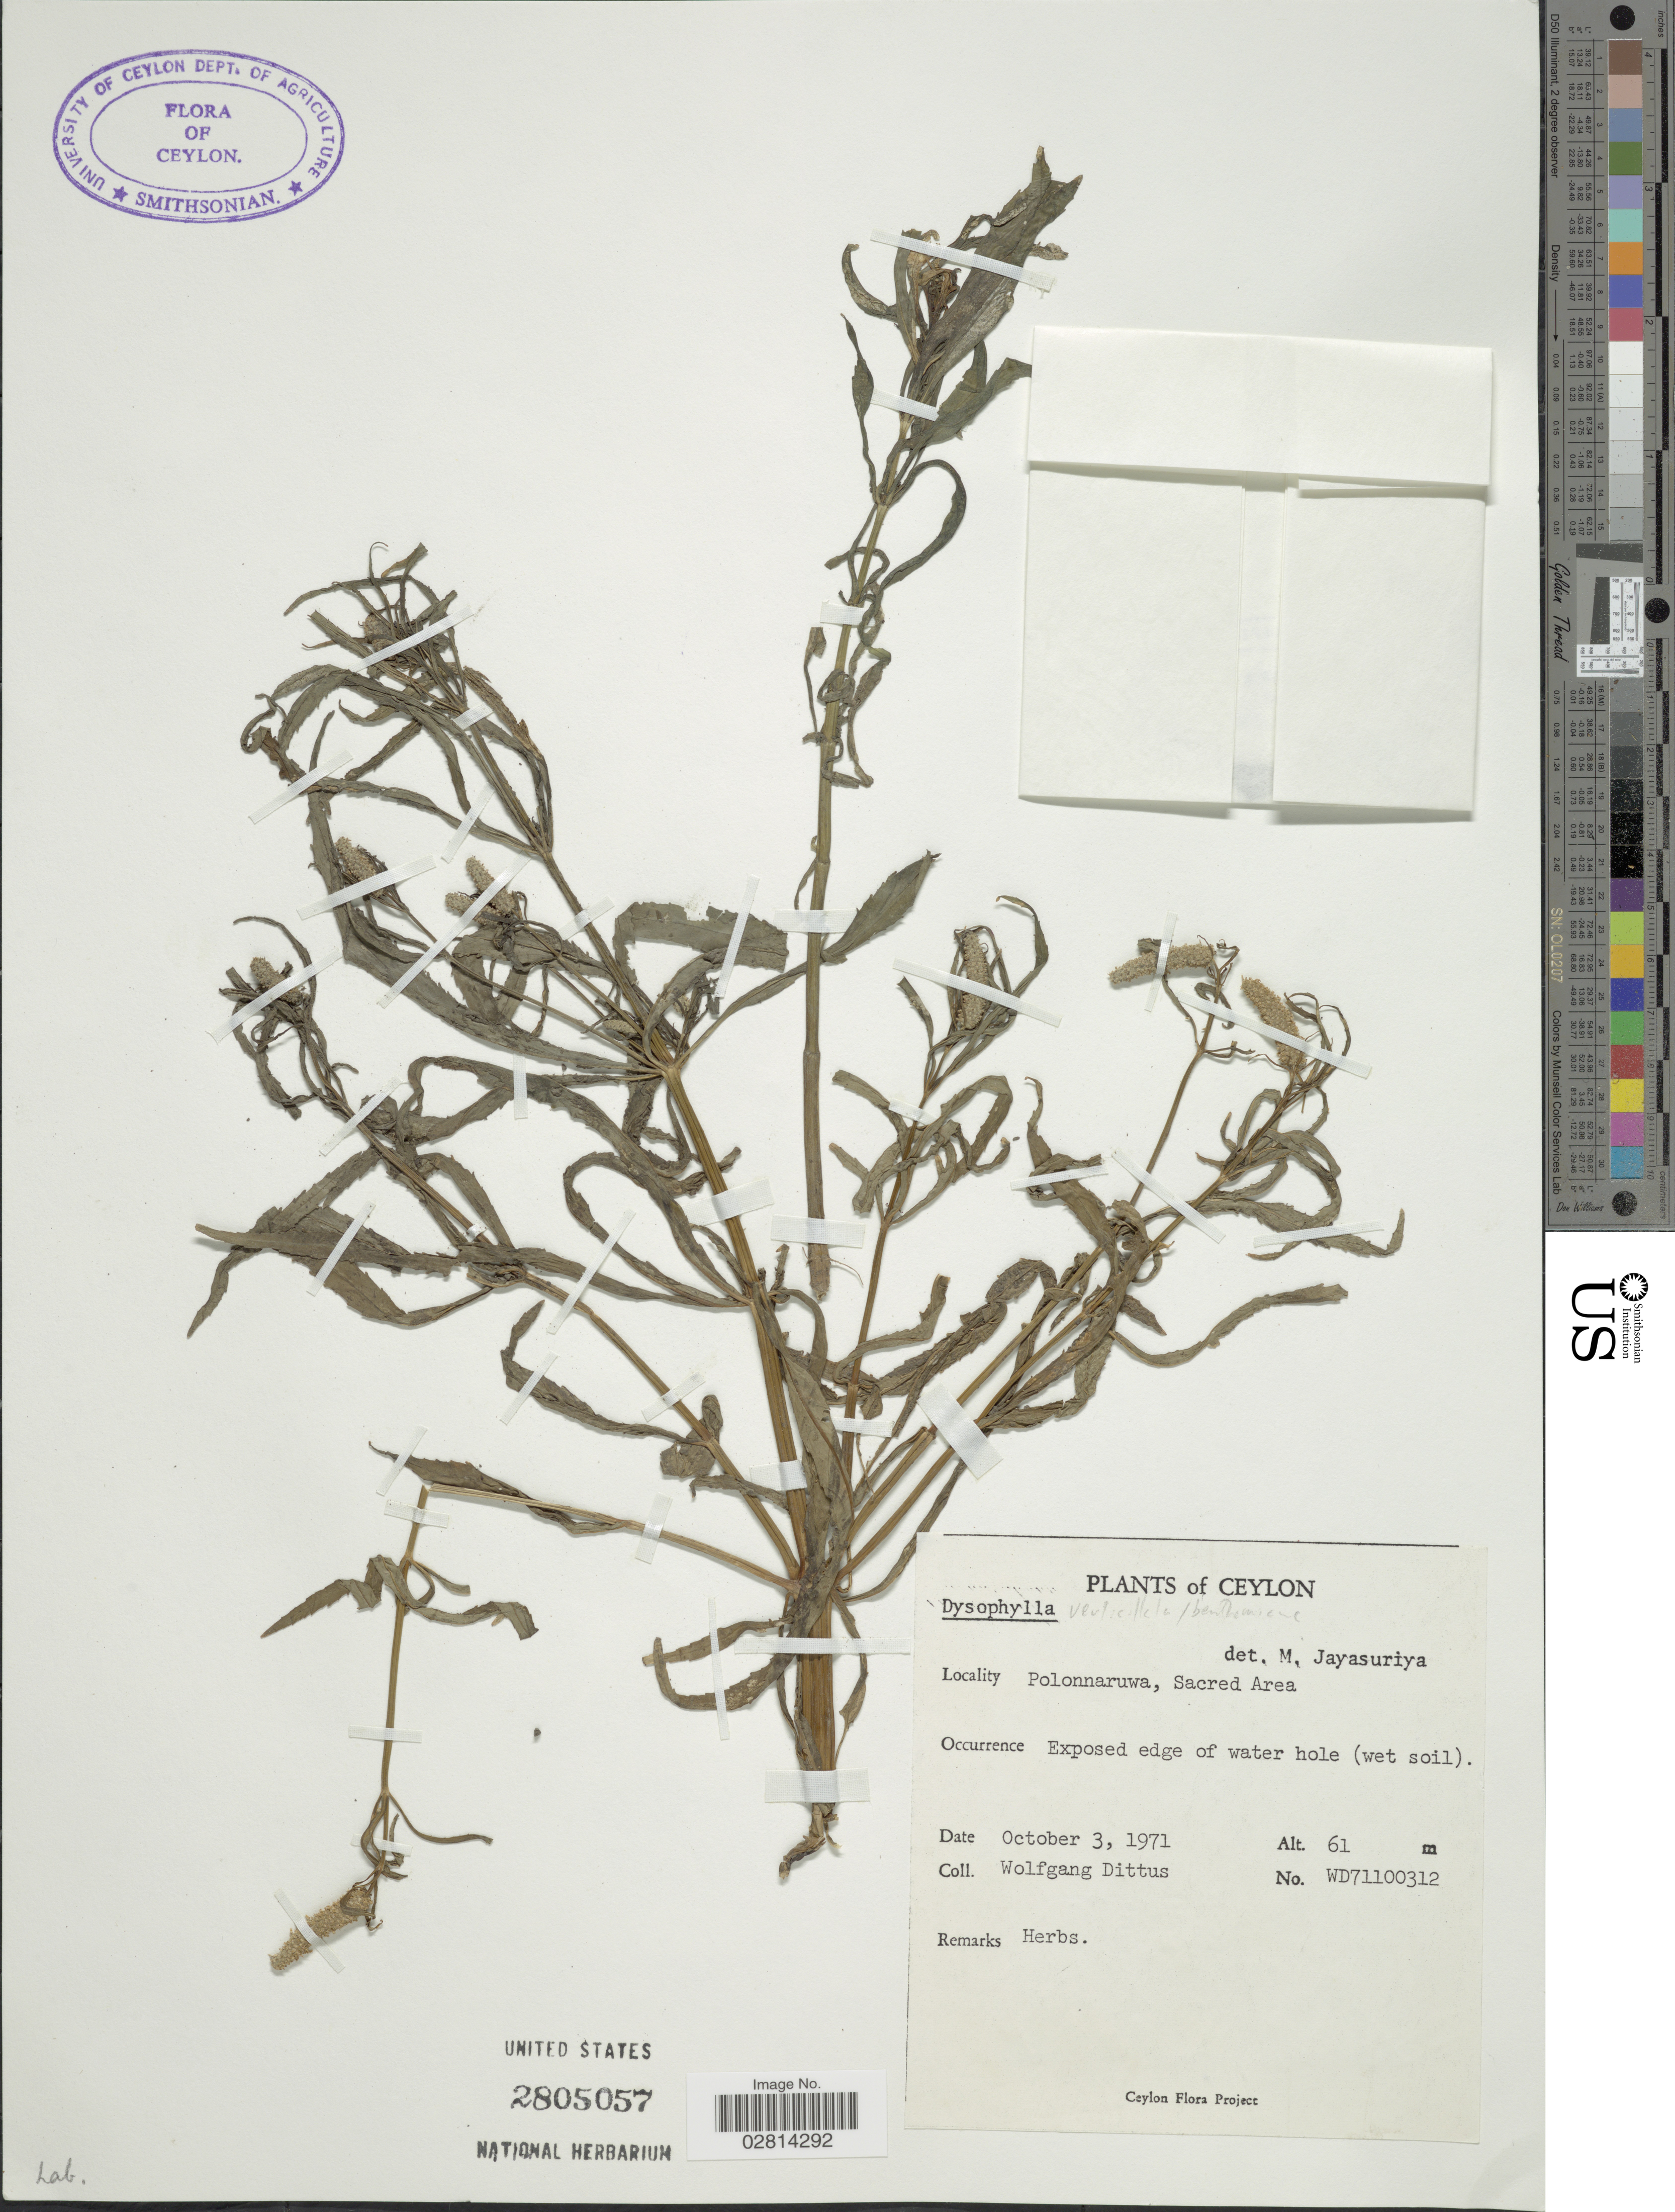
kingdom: Plantae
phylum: Tracheophyta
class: Magnoliopsida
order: Lamiales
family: Lamiaceae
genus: Pogostemon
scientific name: Pogostemon stellatus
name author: (Lour.) Kuntze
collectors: W. Dittus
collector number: WD71100312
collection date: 1971-10-03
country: Sri Lanka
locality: Ceylon. Polonnaruwa, Sacred Area.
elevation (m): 61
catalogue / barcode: US 2805057